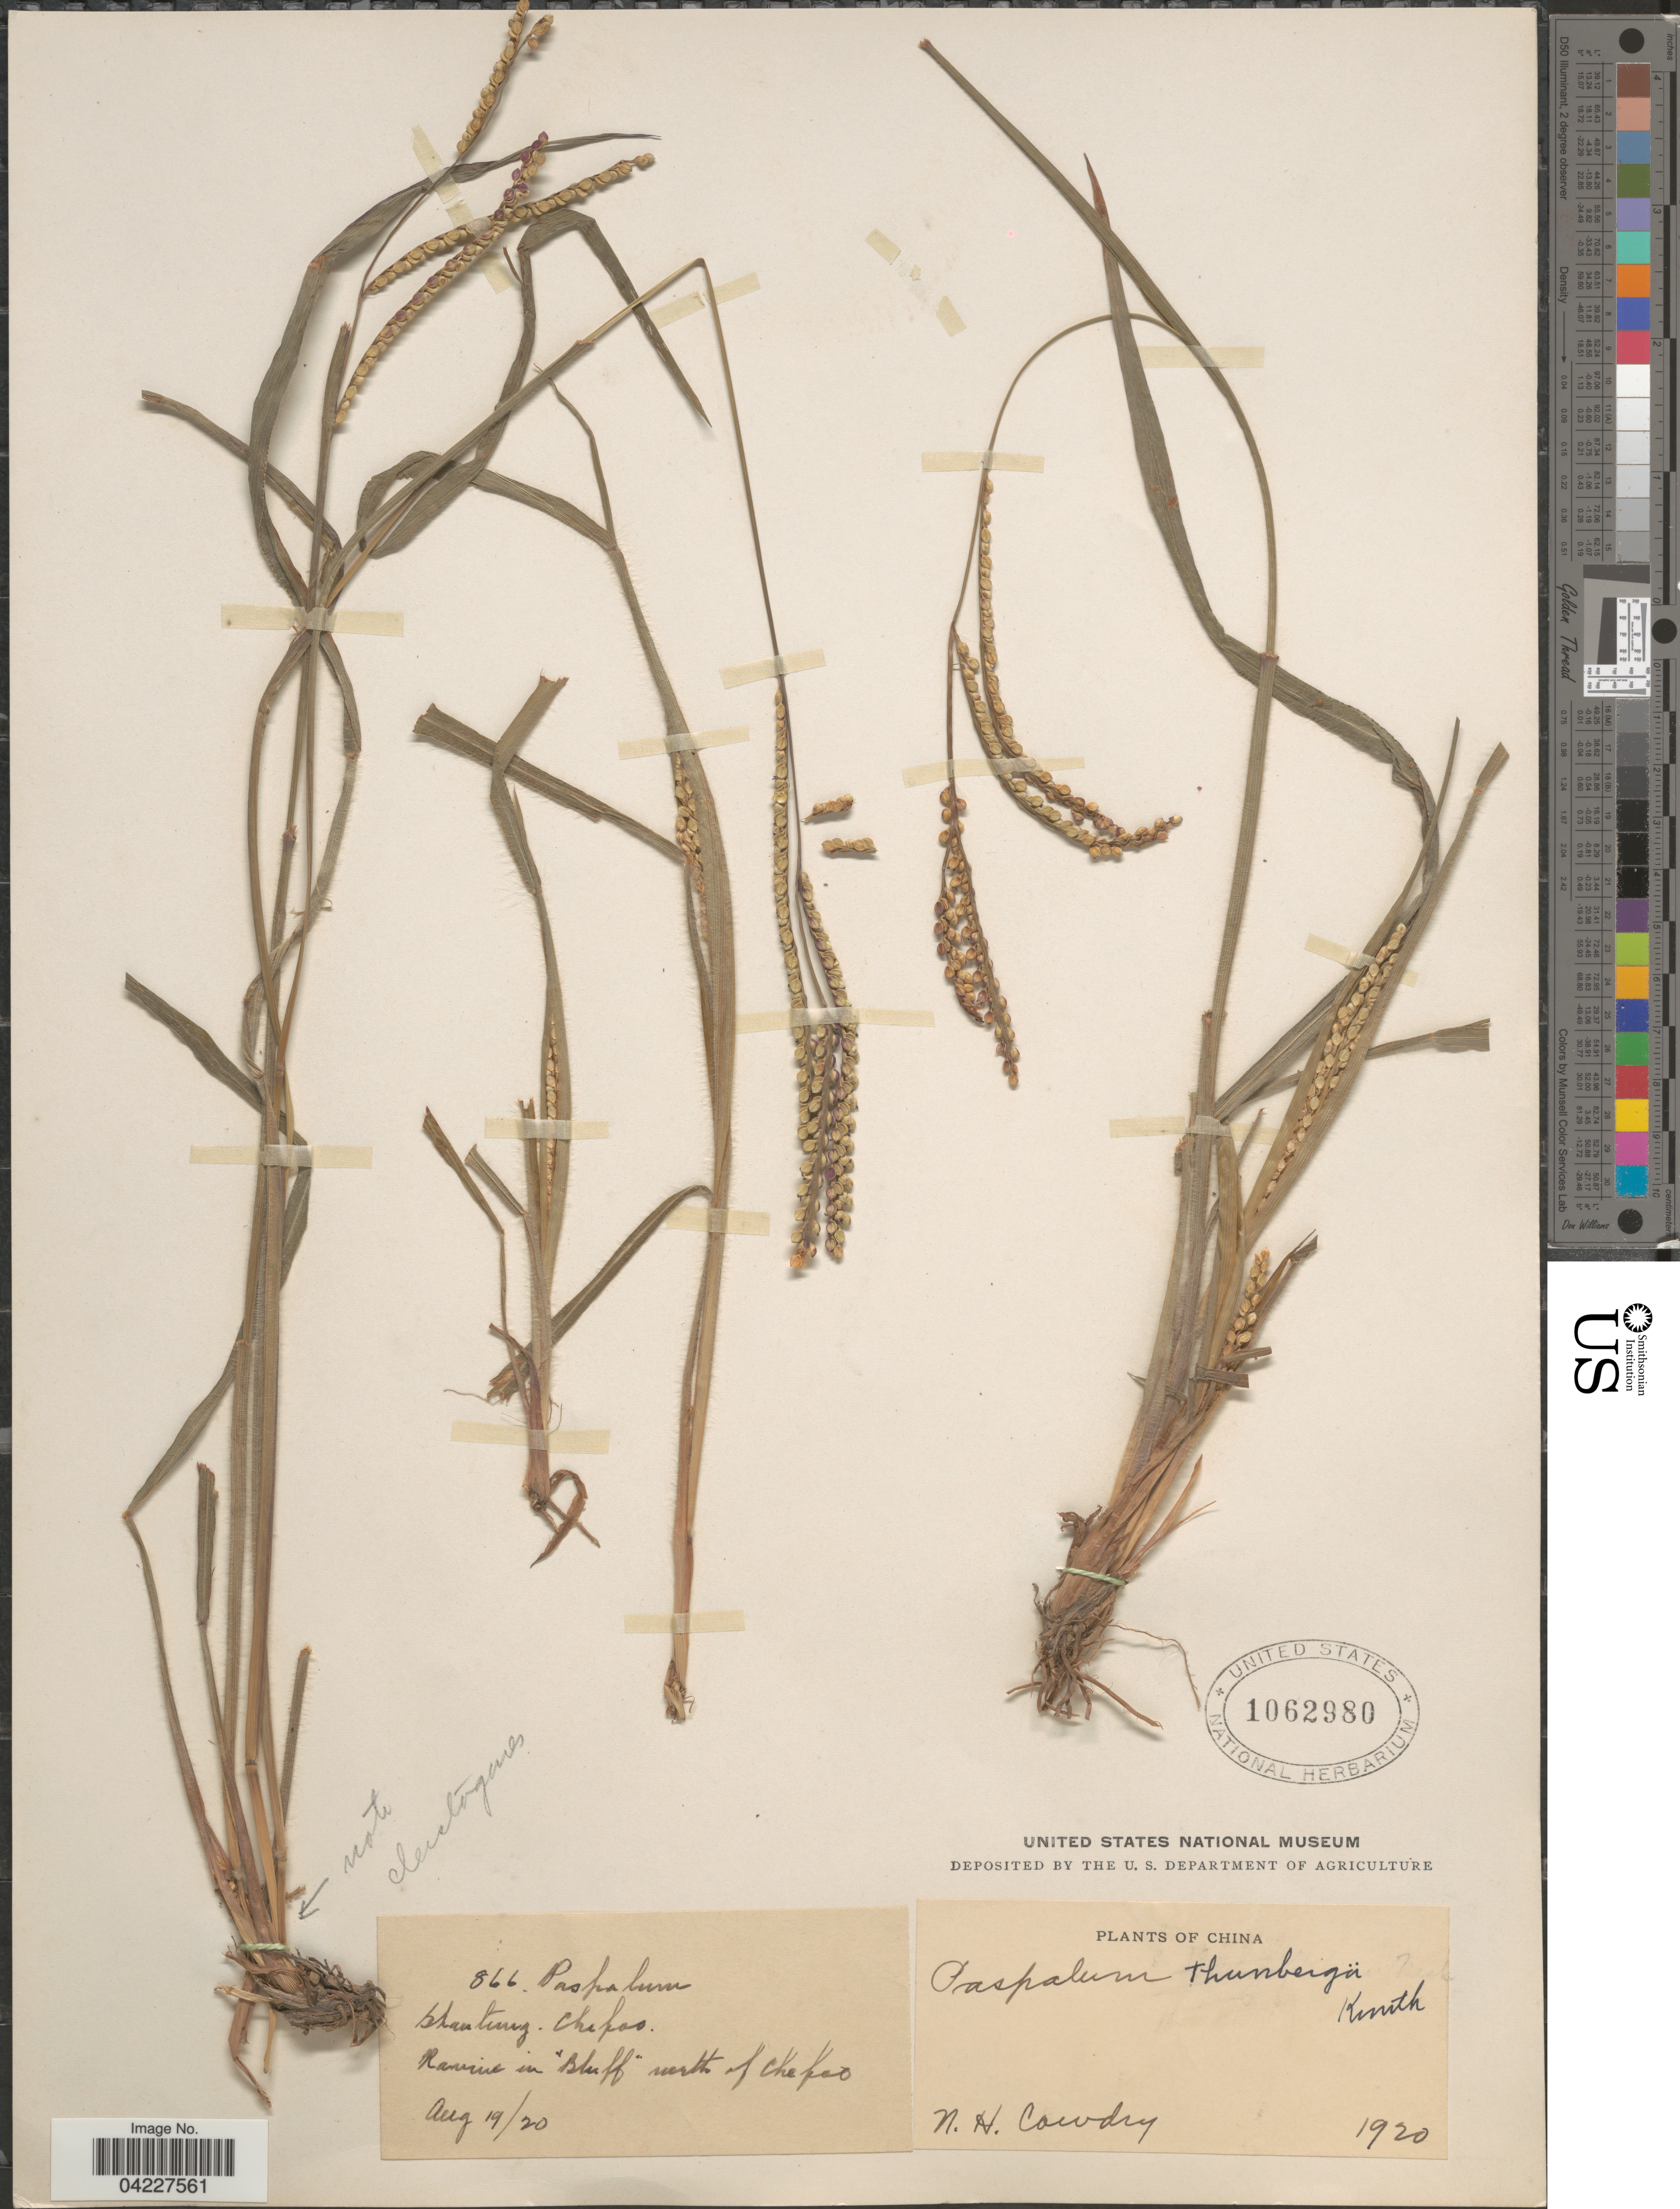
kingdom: Plantae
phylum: Tracheophyta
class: Liliopsida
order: Poales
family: Poaceae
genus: Paspalum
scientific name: Paspalum thunbergii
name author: Kunth ex Steud.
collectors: N. H. Cowdry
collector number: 866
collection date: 1920-08-19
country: China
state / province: Shandong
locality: Shantung. Chefoo. Ravine in "Bluff" north of Chafoo.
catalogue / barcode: US 1062980